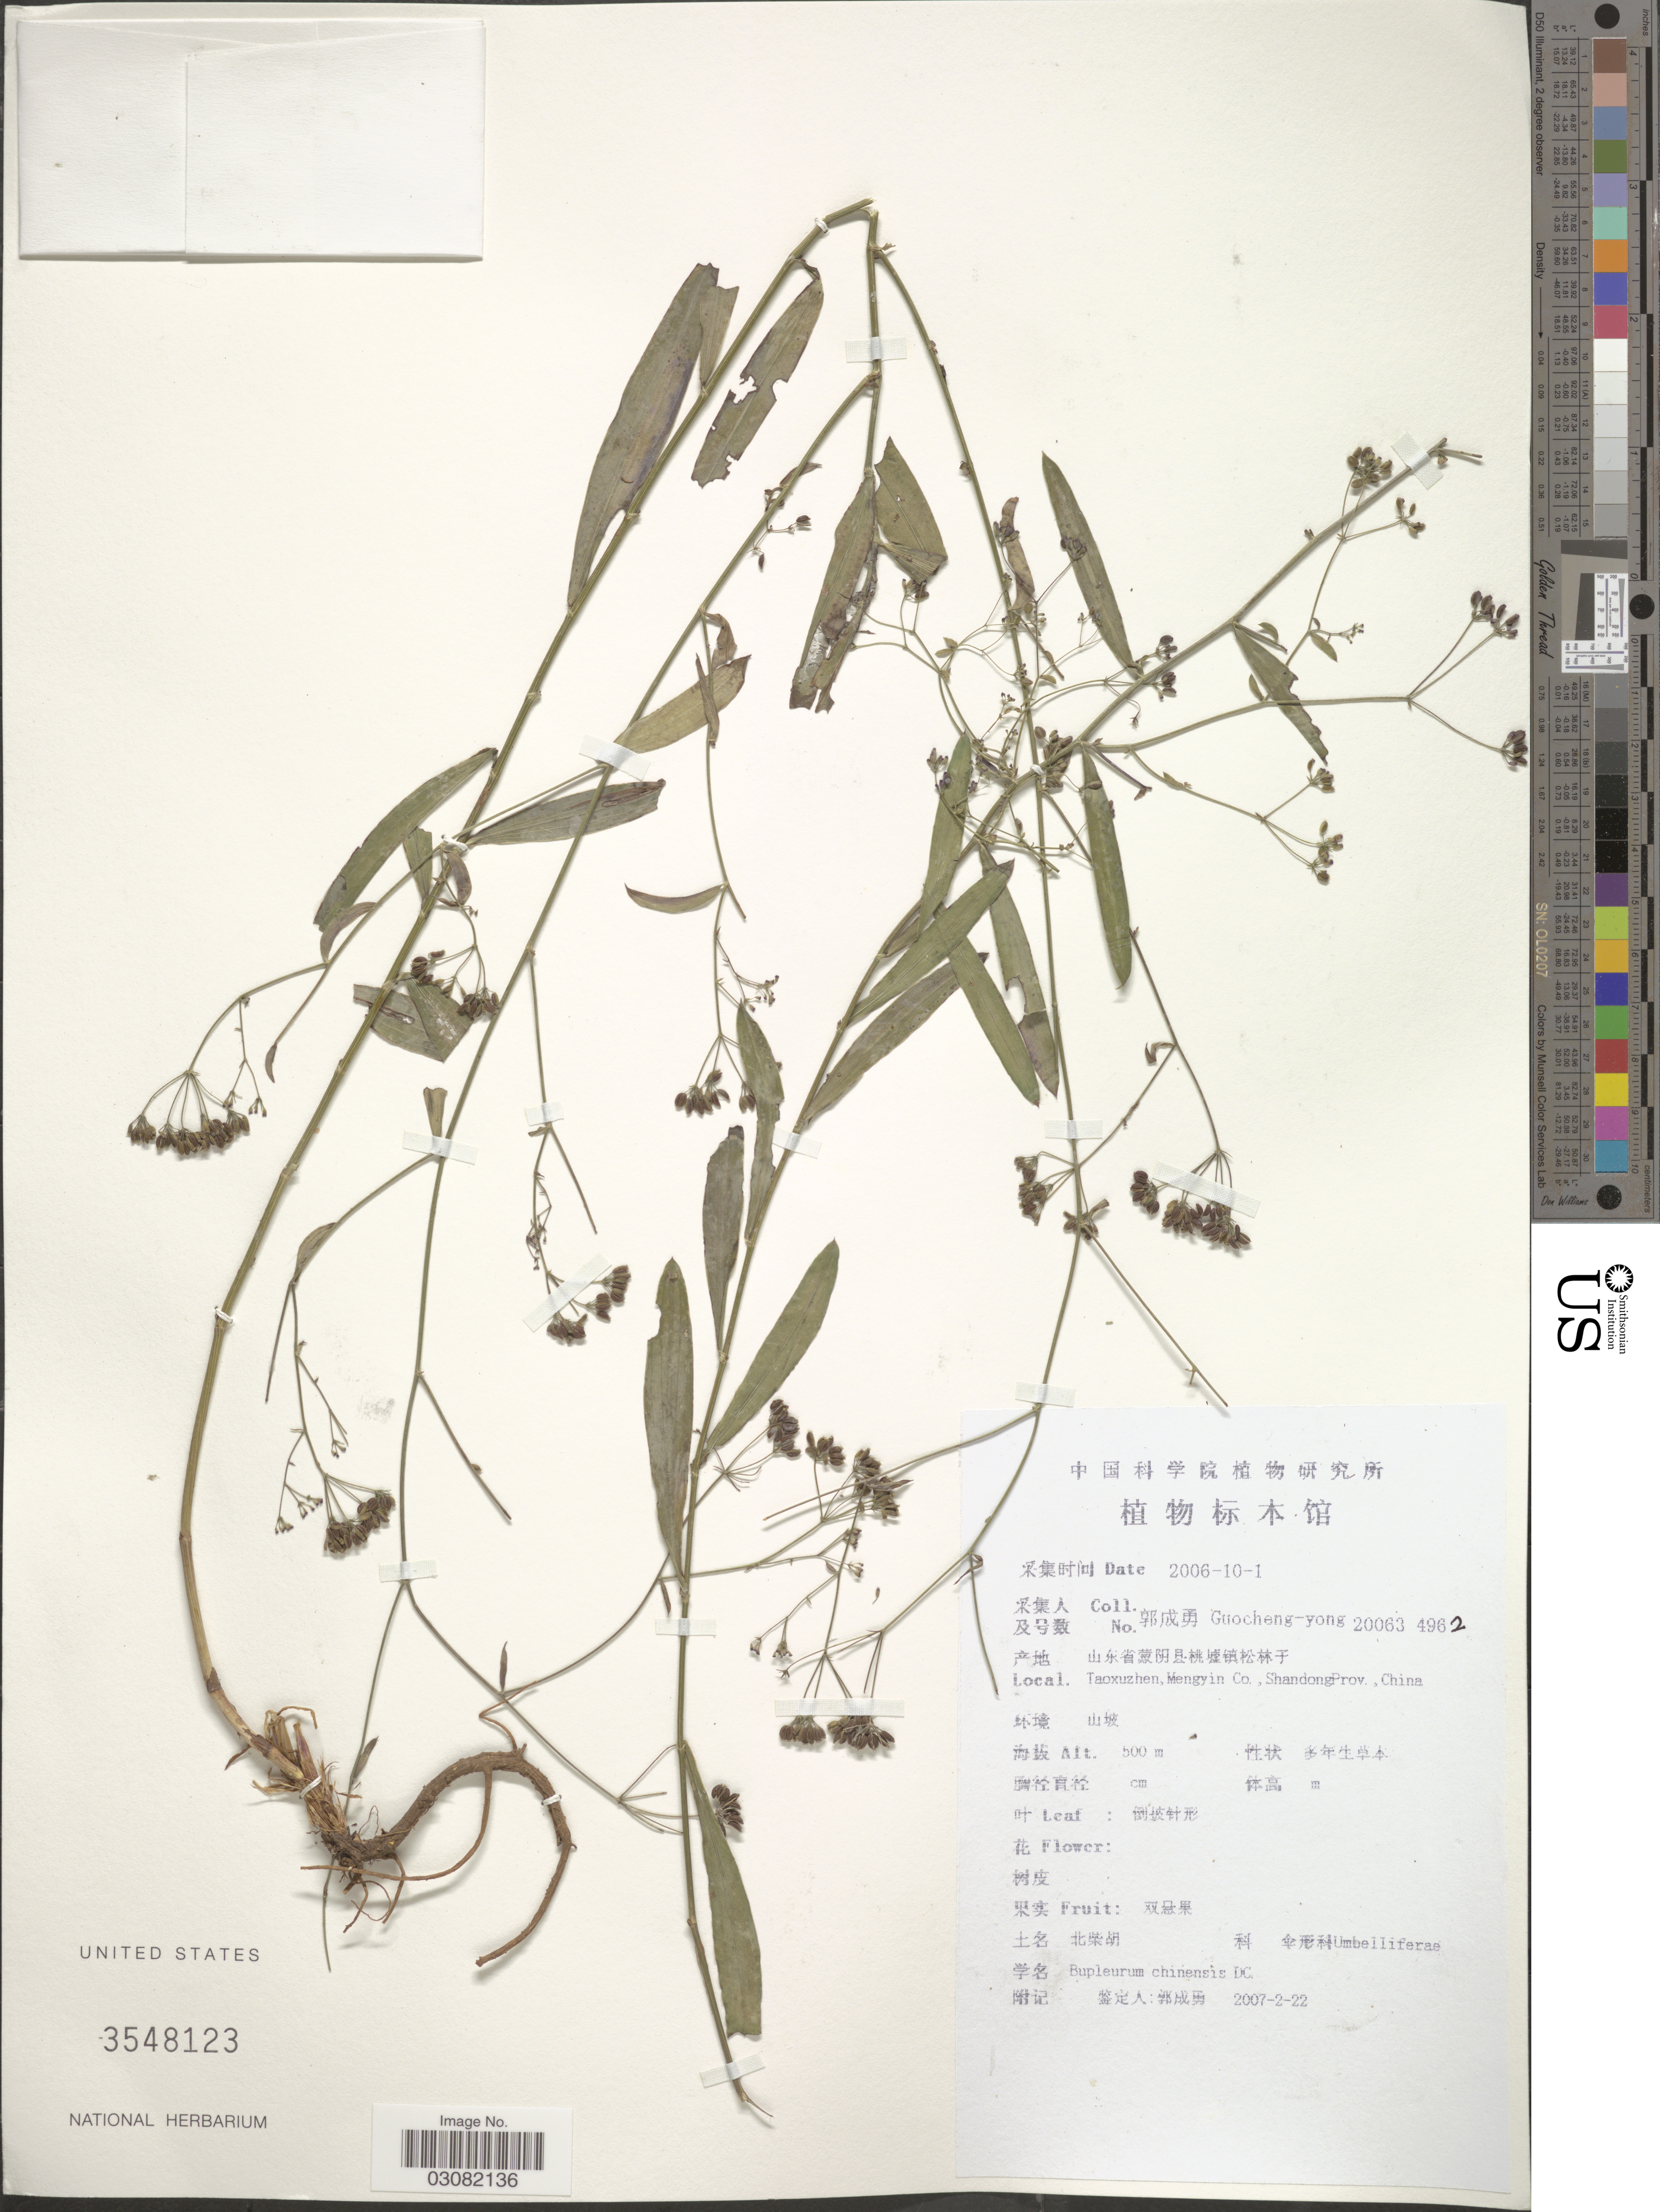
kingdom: Plantae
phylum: Tracheophyta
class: Magnoliopsida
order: Apiales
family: Apiaceae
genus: Bupleurum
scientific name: Bupleurum chinense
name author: DC.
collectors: Guo cheng-yong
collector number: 20063 4962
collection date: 2006-10-01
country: China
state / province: Shandong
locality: Taoxuzhen, Mengyin Co., Shandong Prov.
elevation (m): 500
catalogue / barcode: US 3548123